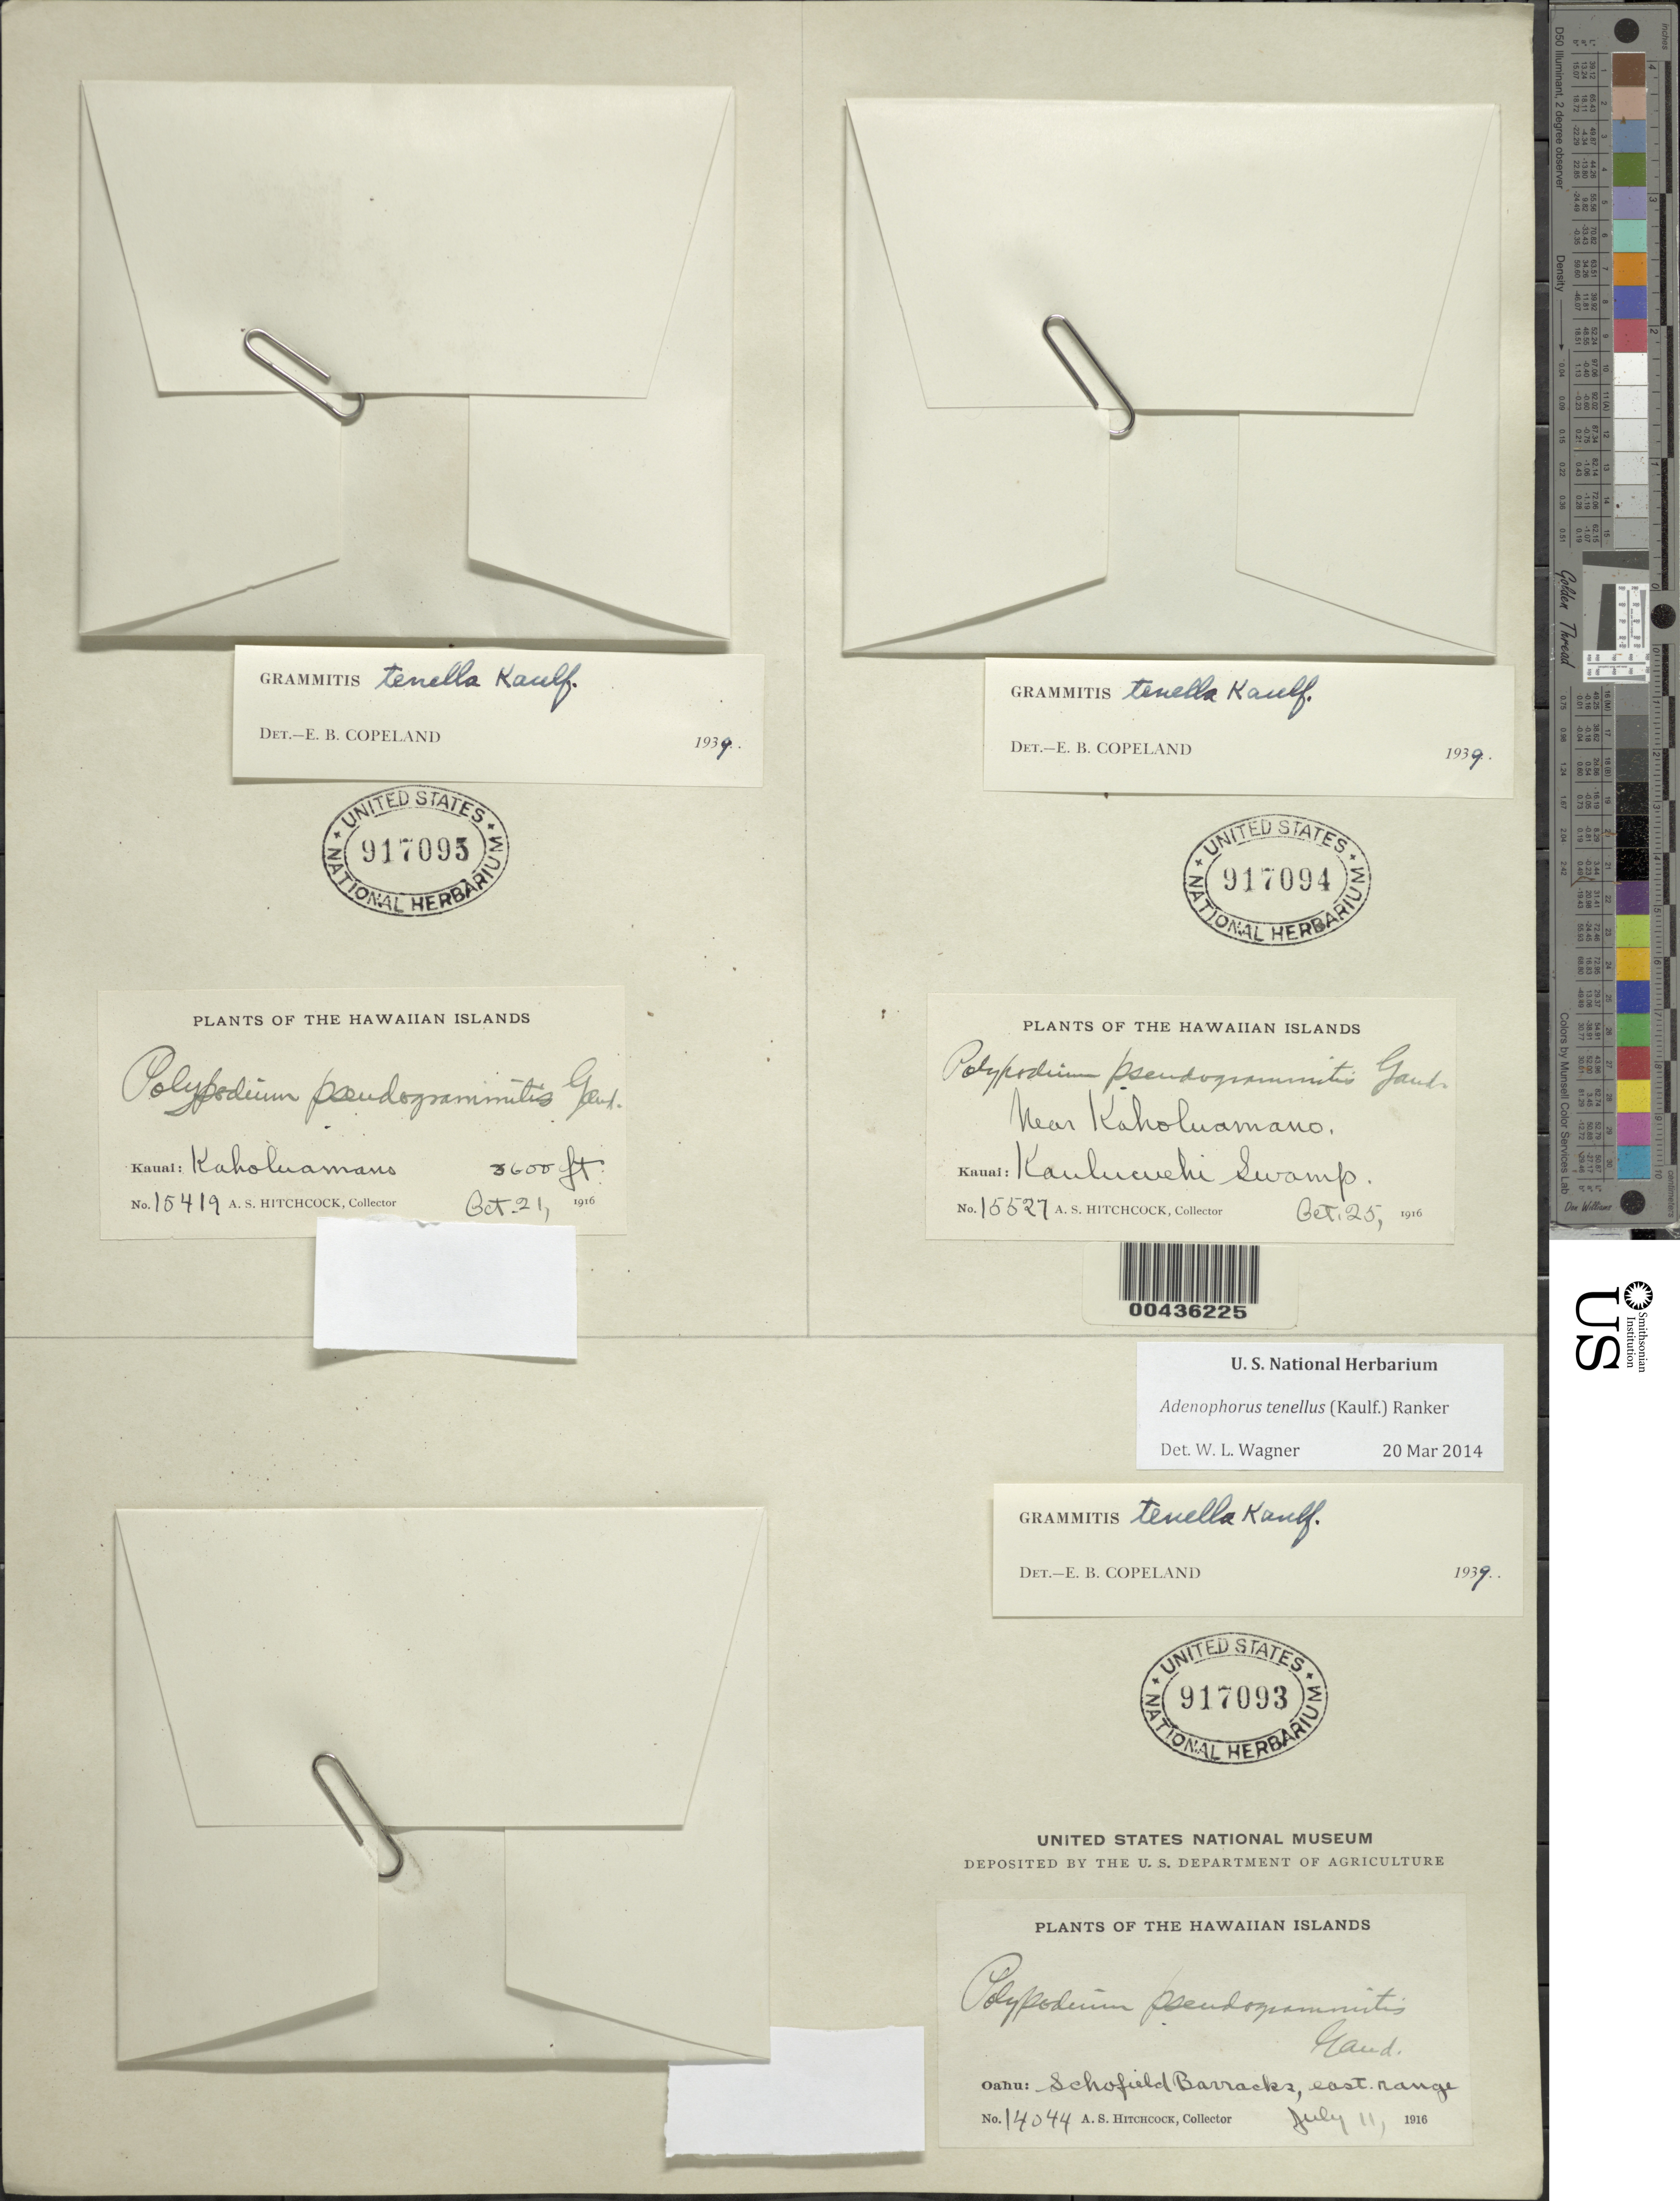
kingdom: Plantae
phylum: Tracheophyta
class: Polypodiopsida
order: Polypodiales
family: Polypodiaceae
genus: Adenophorus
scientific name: Adenophorus tenellus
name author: (Kaulf.) Ranker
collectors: A. S. Hitchcock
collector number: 15527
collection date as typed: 25 Oct 1916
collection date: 1916-10-25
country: United States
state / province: Hawaii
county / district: Kauai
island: Kaua'i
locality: Kauluwehi, near Kaholuamano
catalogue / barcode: US 917094